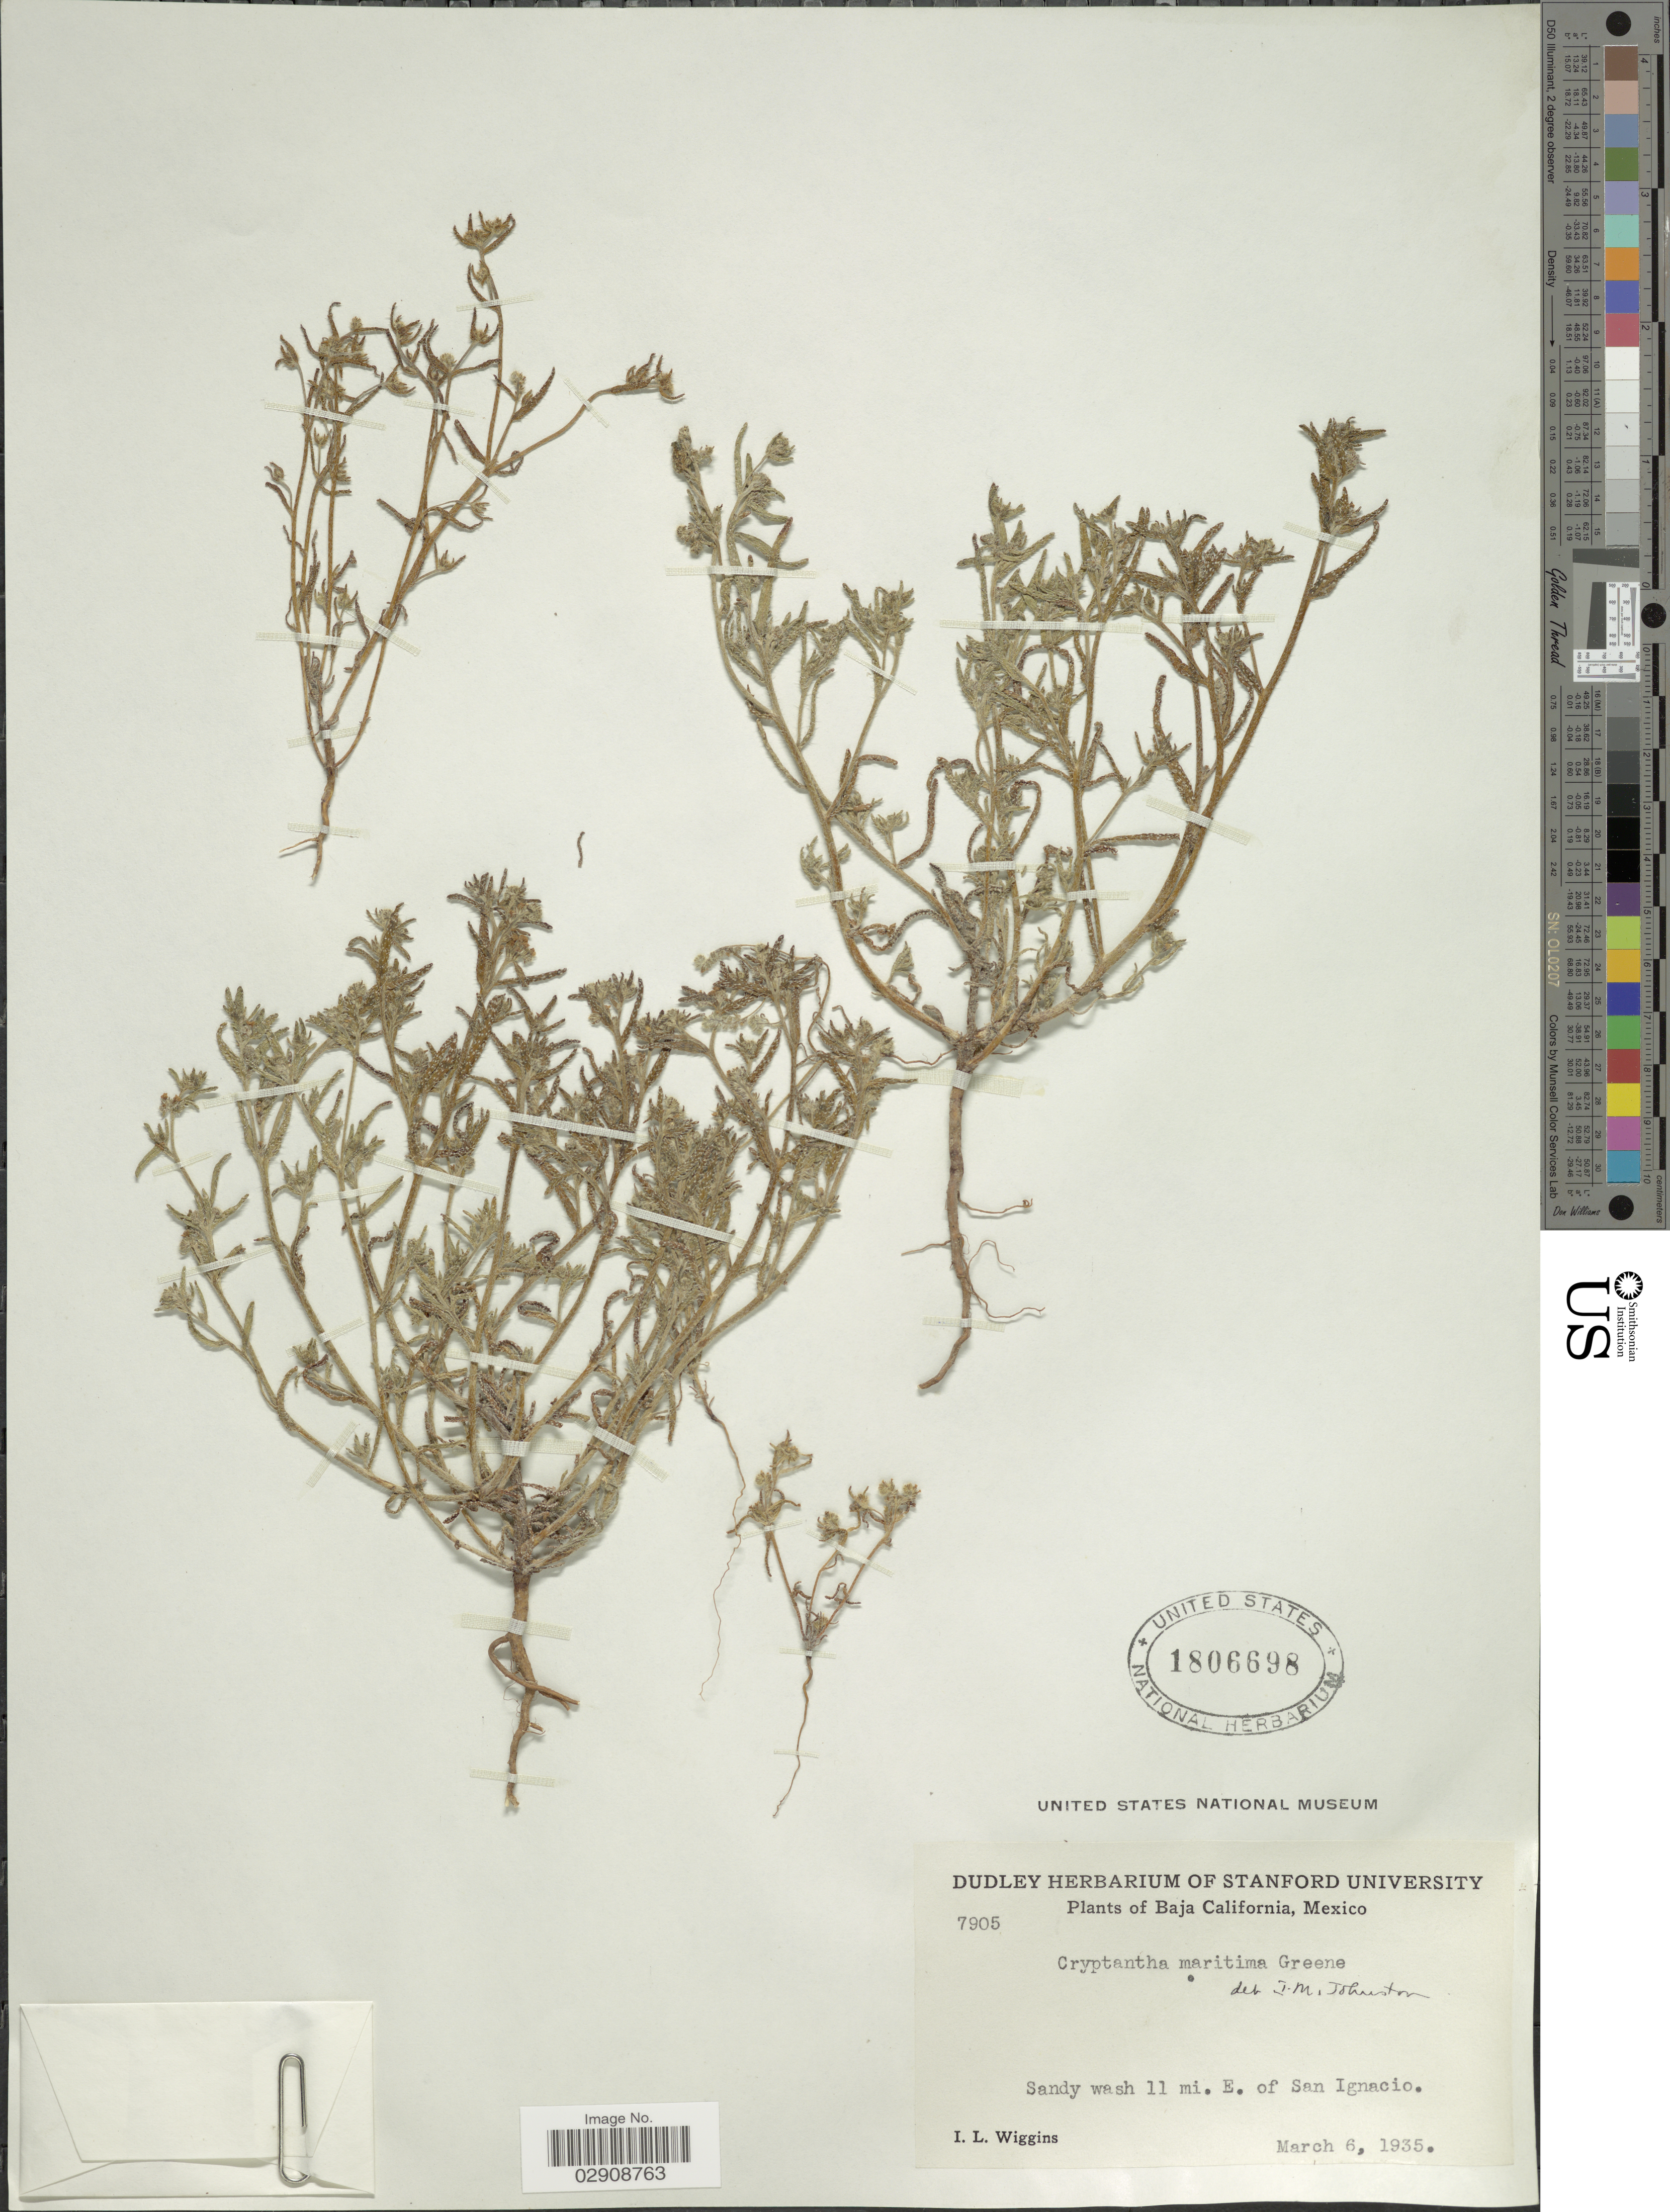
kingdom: Plantae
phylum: Tracheophyta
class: Magnoliopsida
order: Boraginales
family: Boraginaceae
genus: Cryptantha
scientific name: Cryptantha maritima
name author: (Greene) Greene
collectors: I. L. Wiggins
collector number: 7905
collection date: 1935-03-06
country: Mexico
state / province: Baja California Sur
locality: Sandy wash 11 mi. E. of San Ignacio.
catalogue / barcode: US 1806698